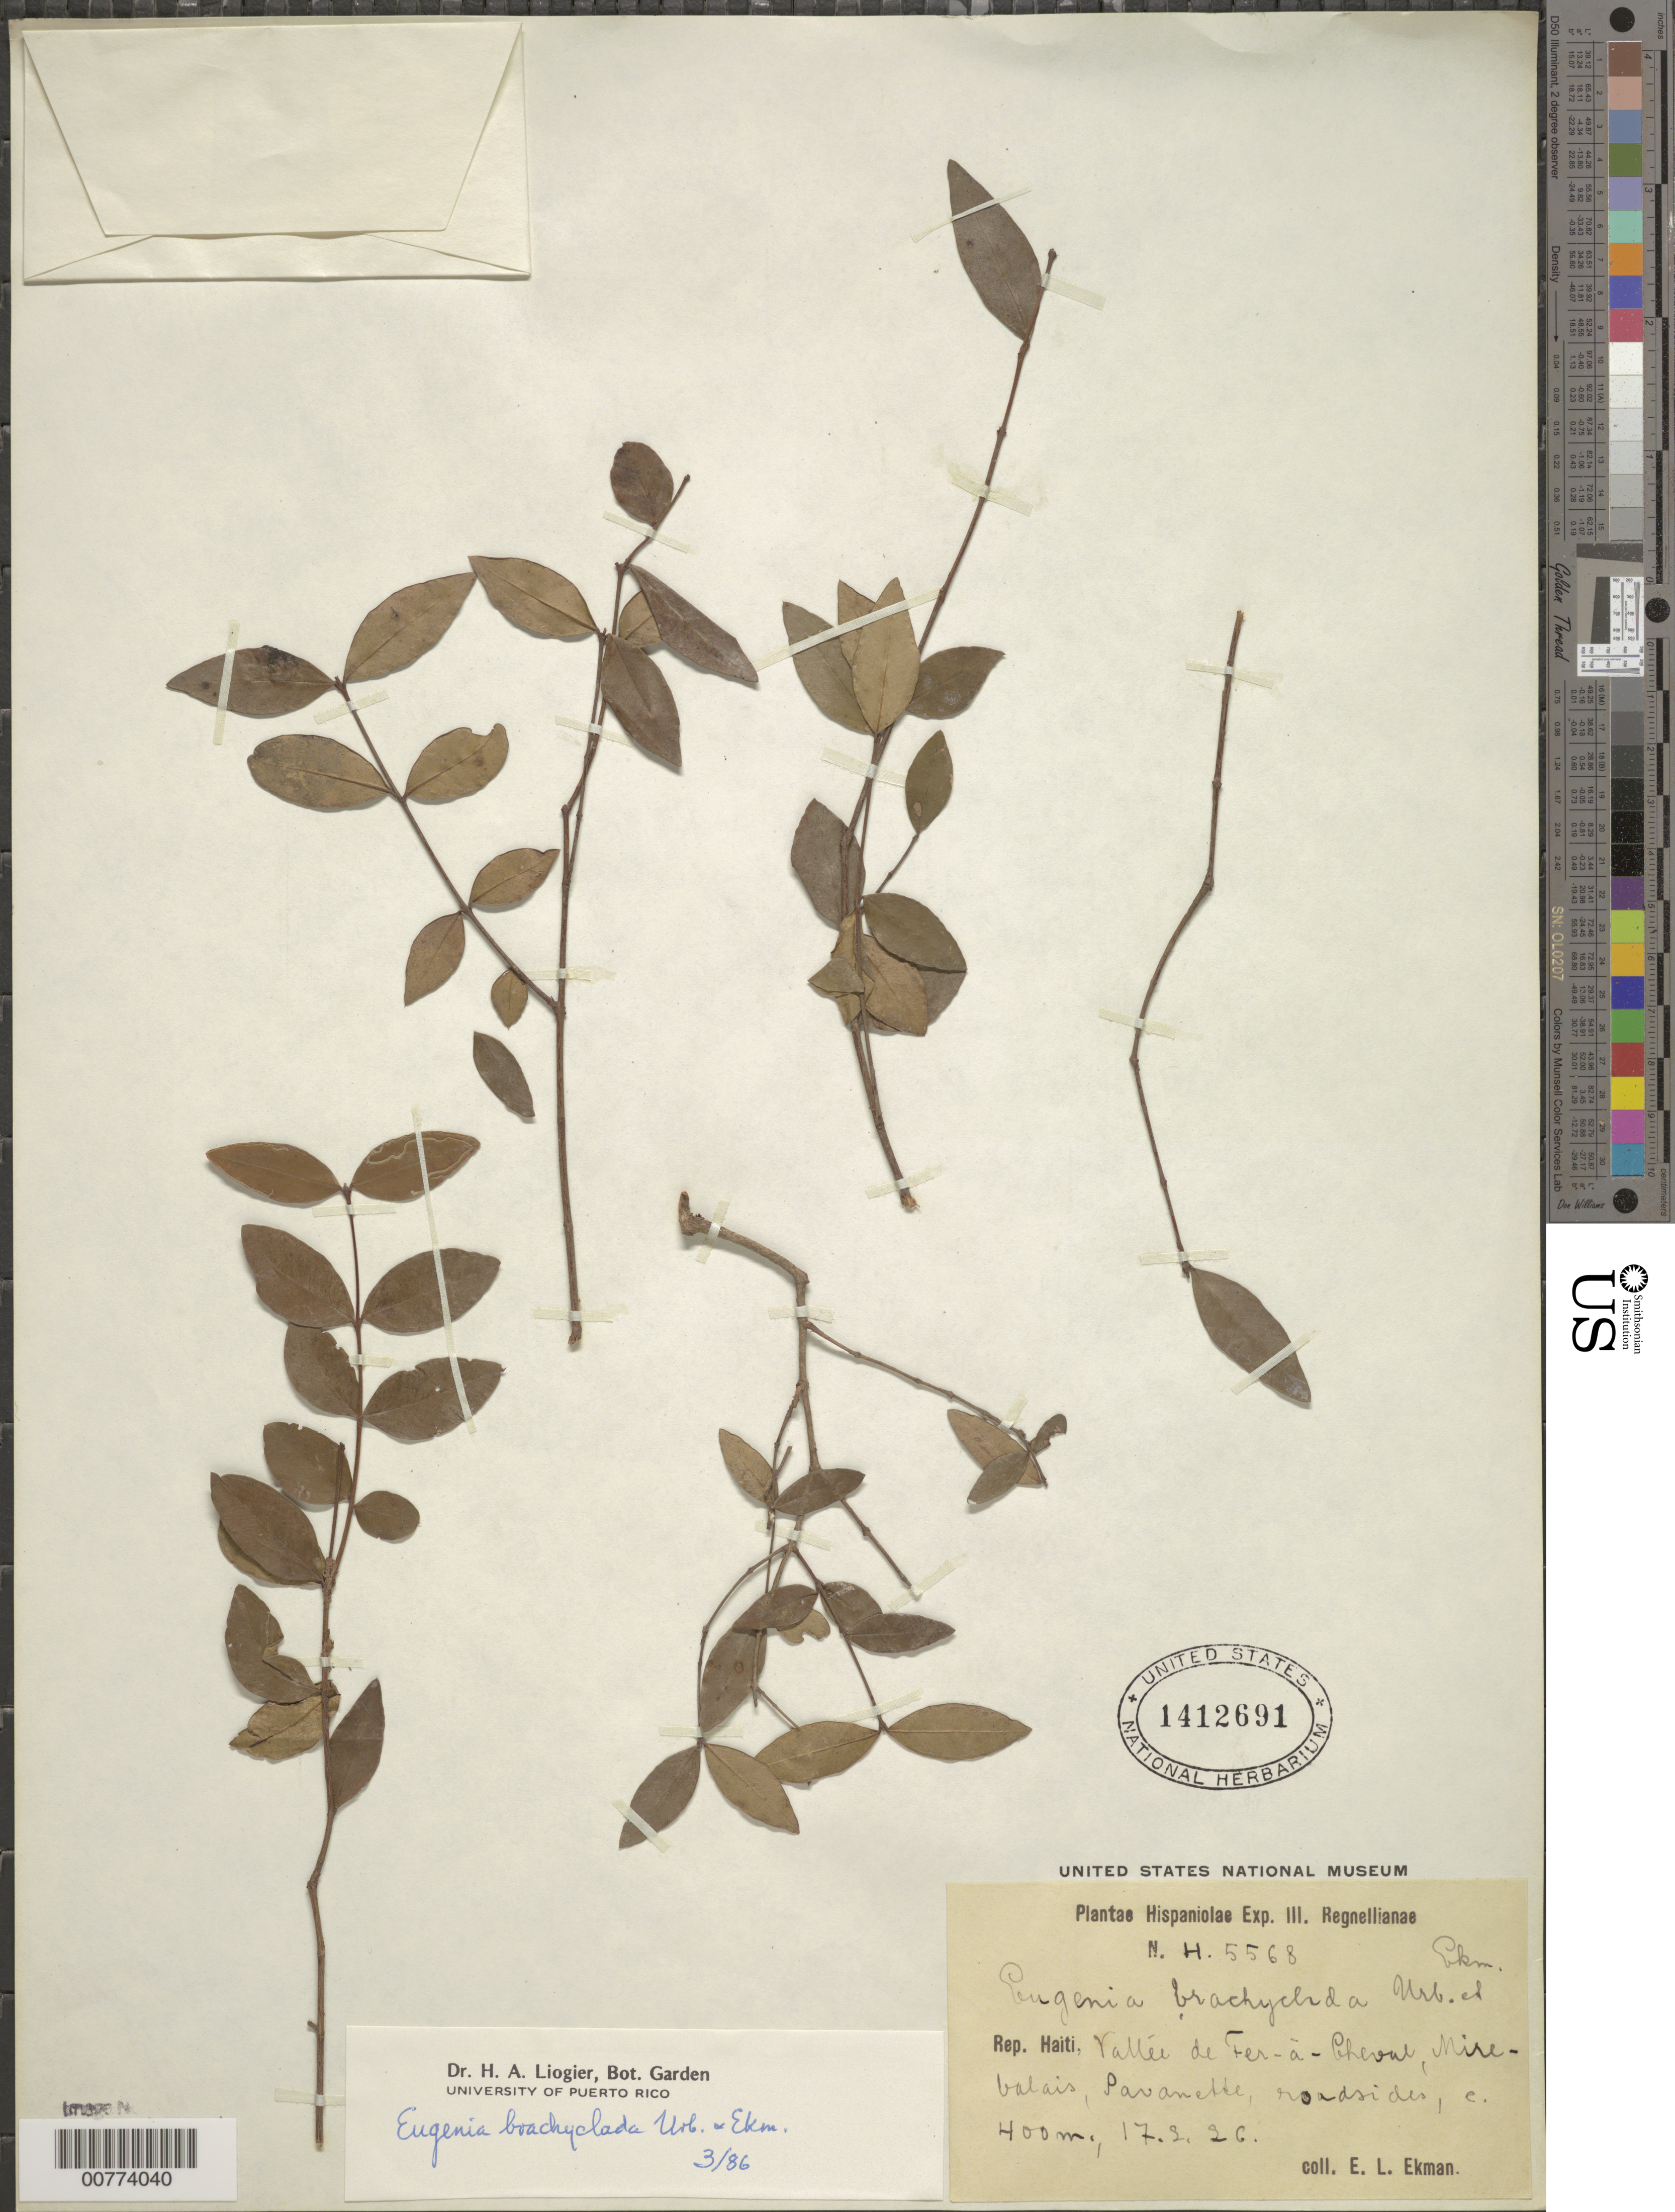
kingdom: Plantae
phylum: Tracheophyta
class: Magnoliopsida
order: Myrtales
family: Myrtaceae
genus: Eugenia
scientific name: Eugenia brachyclada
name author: Urb. & Ekman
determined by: Liogier, Alain H.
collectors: E. L. Ekman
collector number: H 5568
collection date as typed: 17 Feb 1926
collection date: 1926-02-17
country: Haiti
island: Hispaniola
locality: Vallée de Fer-ã-Cheval, Mirevalais, Savanette.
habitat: Roadsides.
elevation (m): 400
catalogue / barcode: US 1412691